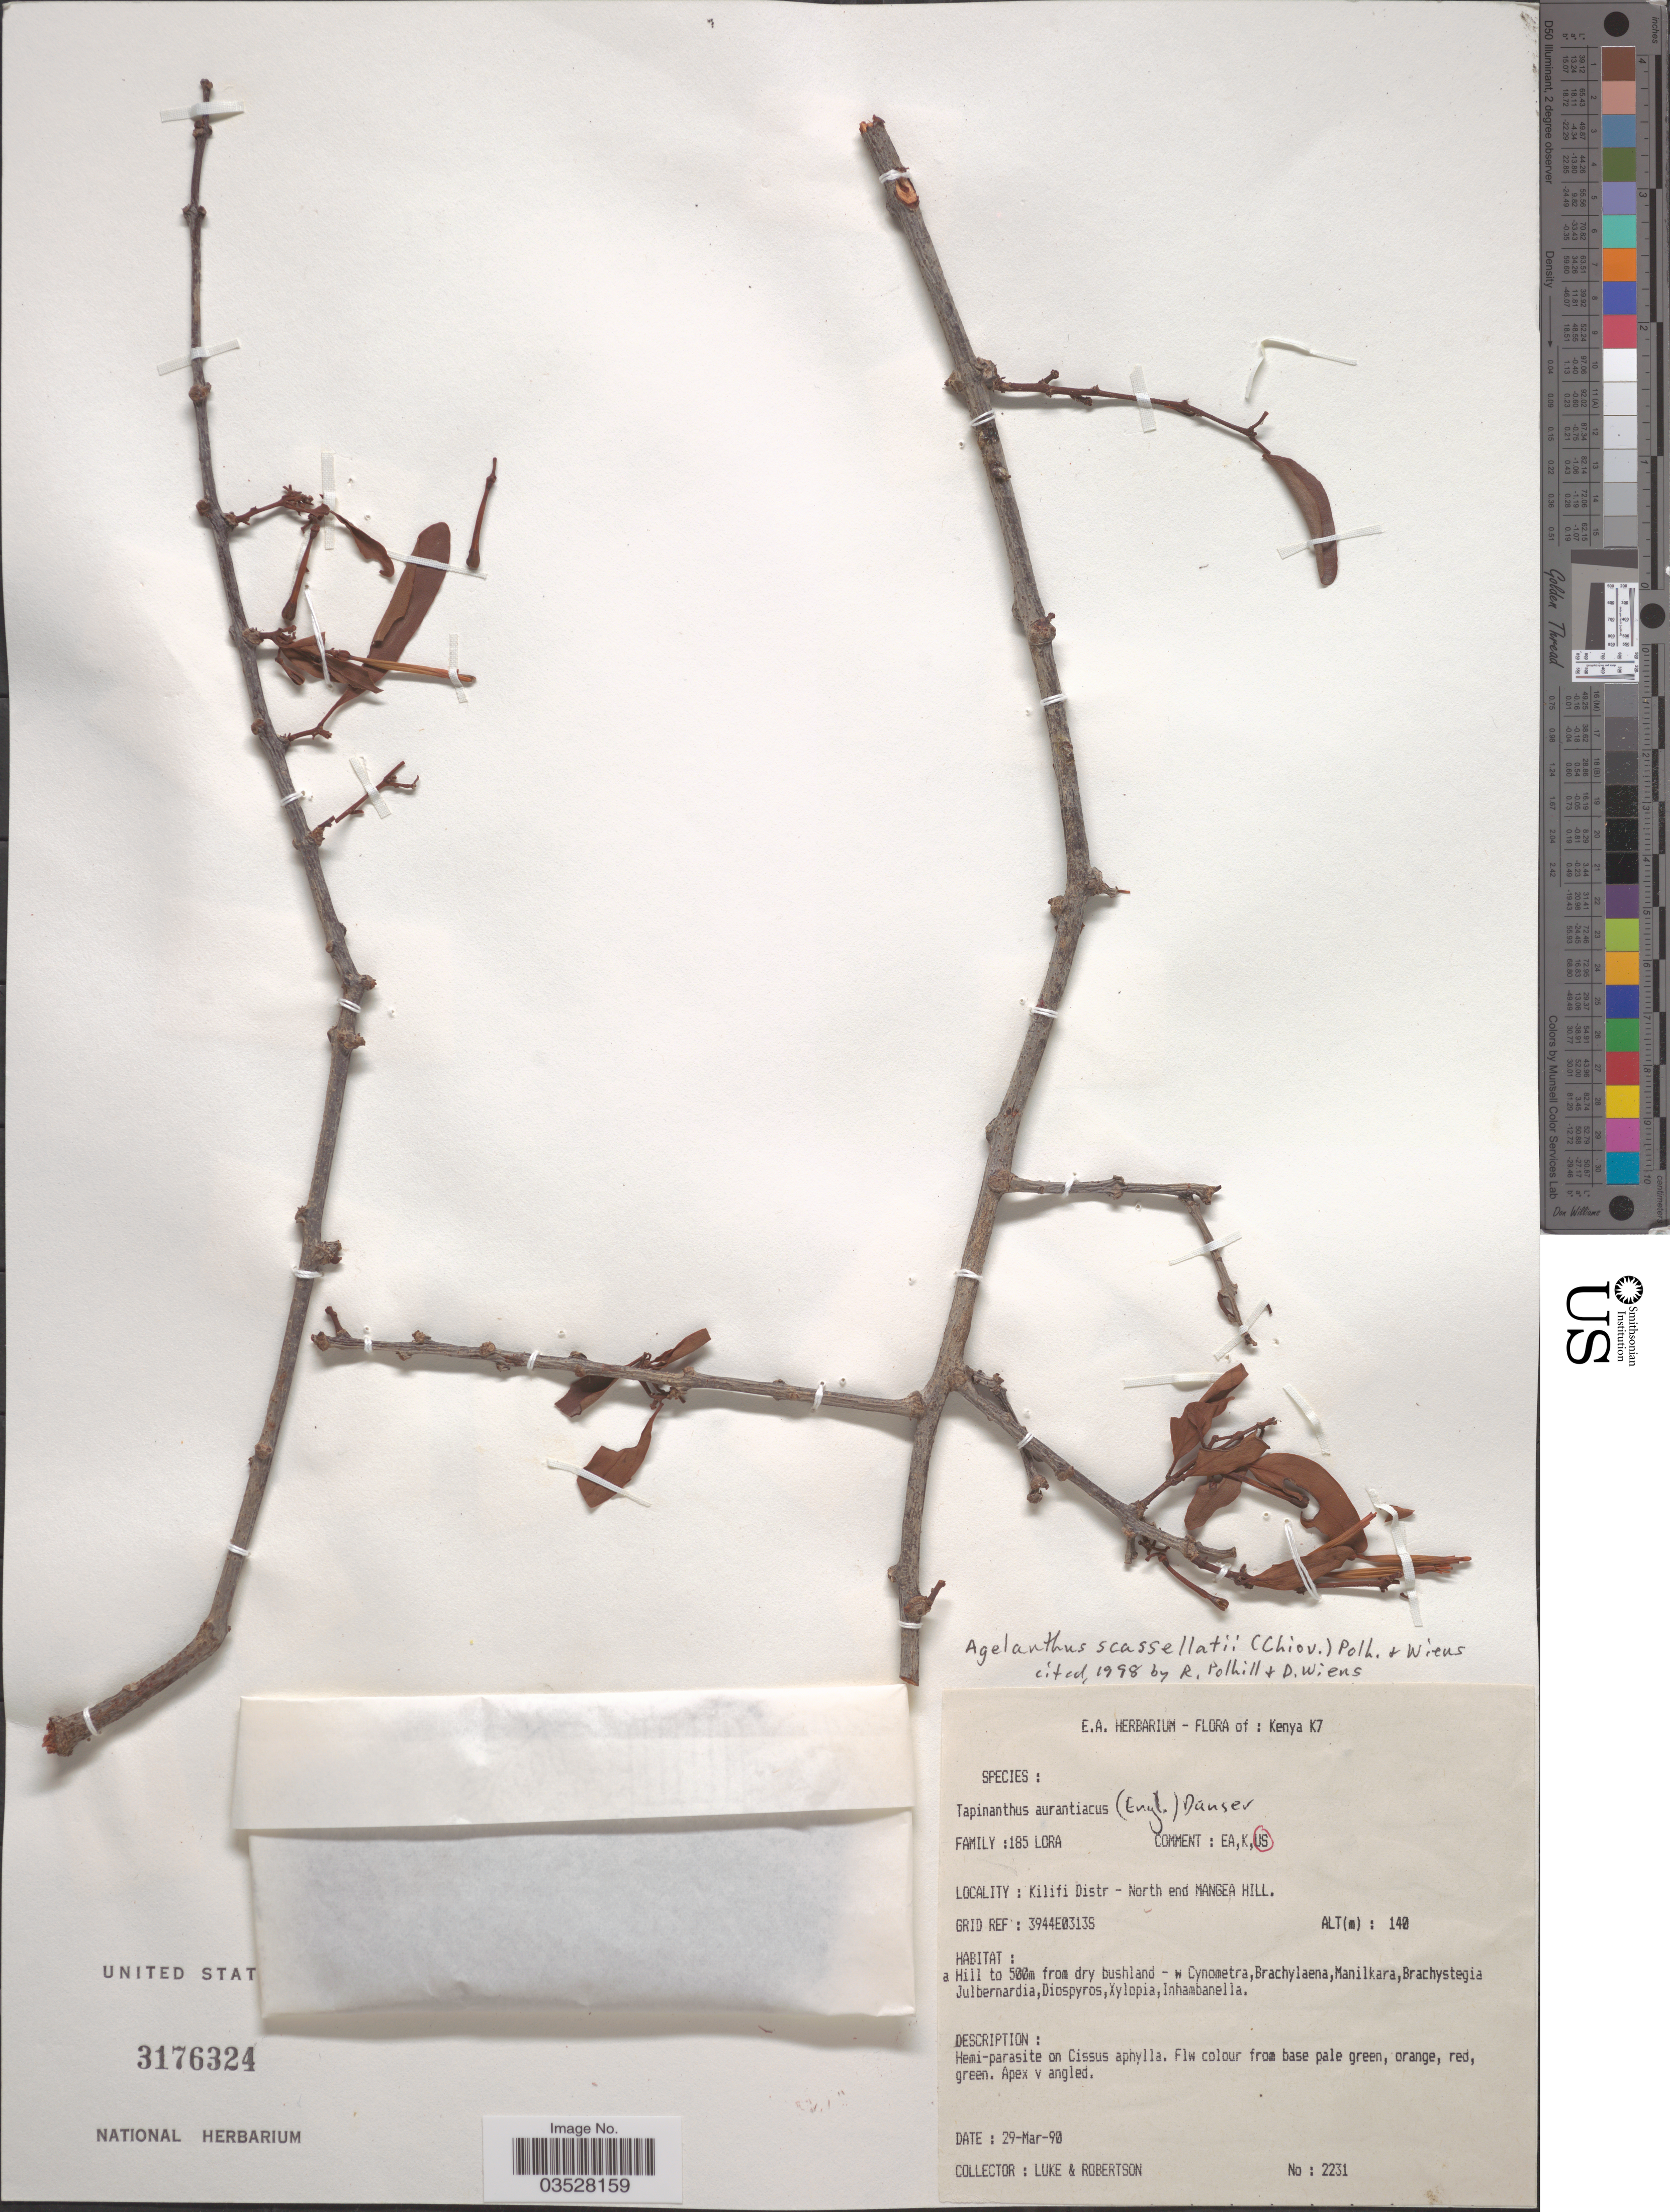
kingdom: Plantae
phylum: Tracheophyta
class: Magnoliopsida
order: Santalales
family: Loranthaceae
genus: Agelanthus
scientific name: Agelanthus scassellatii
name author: (Chiov.) Polhill & Wiens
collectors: -. Luke & -. Robertson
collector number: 2231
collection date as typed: Transcribed d/m/y: 29/3/90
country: Kenya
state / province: Kilifi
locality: Kenya K7. Kilifi Distr - North end of Mangea Hill.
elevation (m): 140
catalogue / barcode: US 3176324